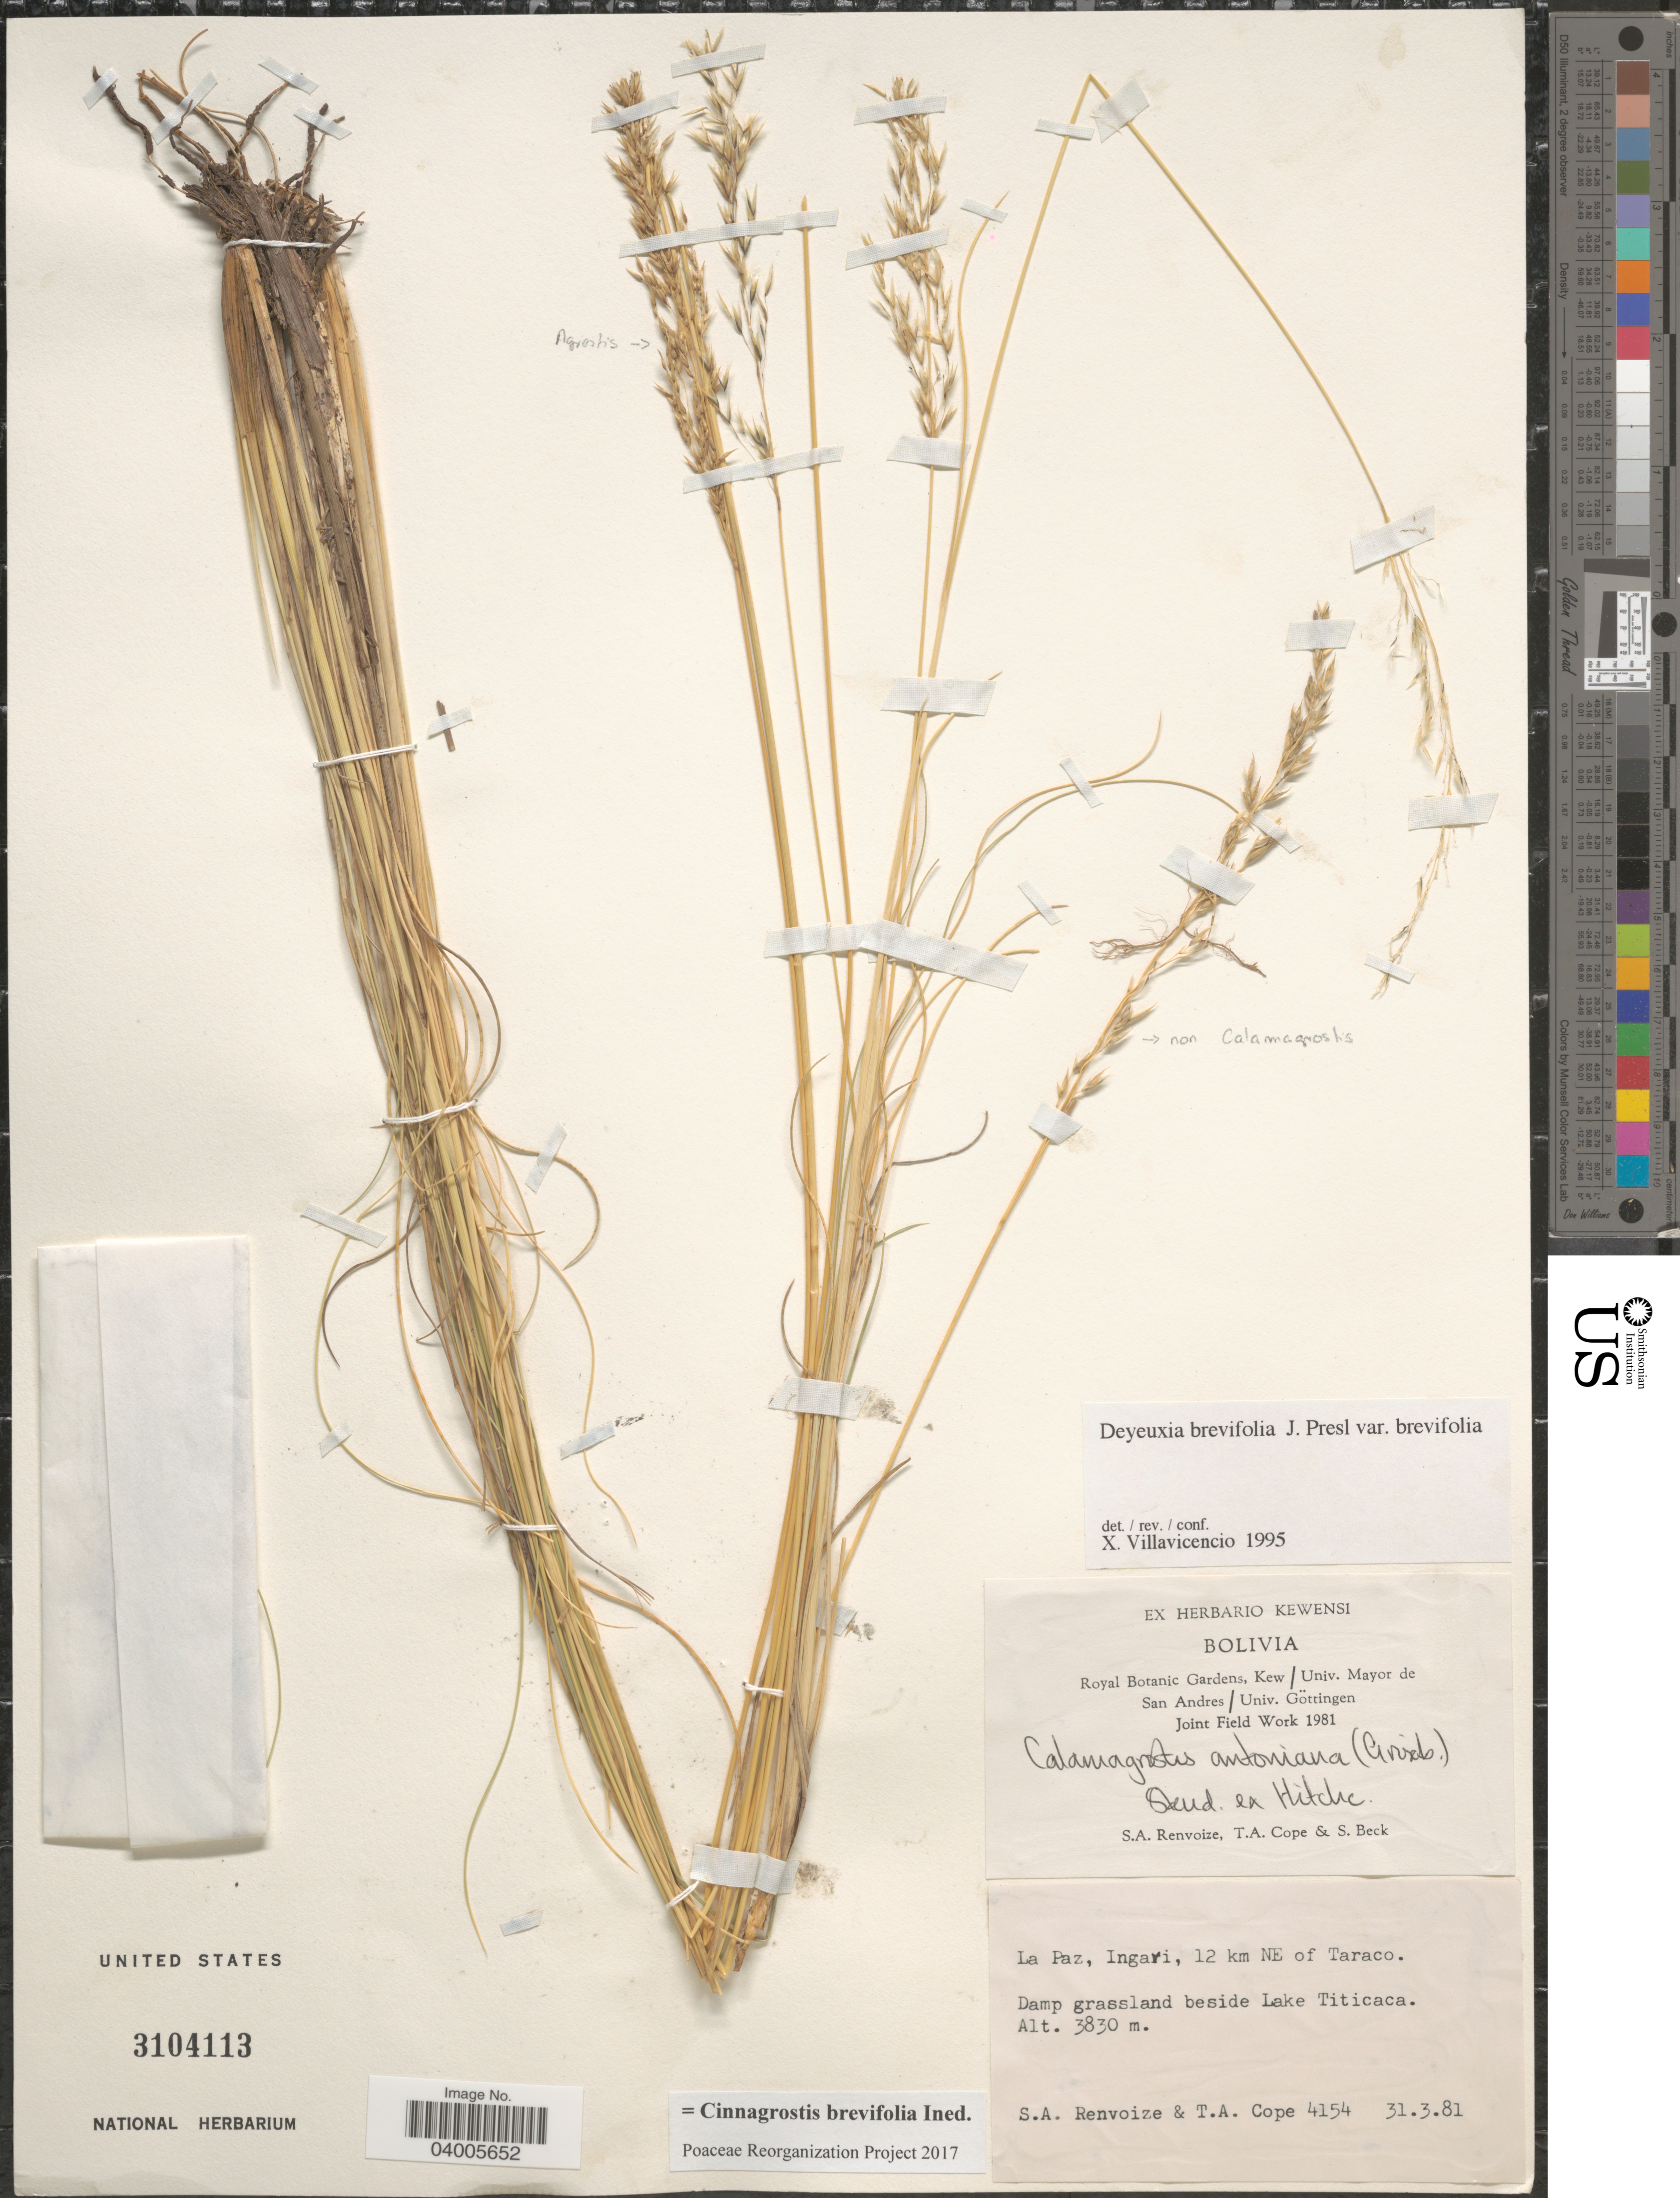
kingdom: Plantae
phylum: Tracheophyta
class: Liliopsida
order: Poales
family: Poaceae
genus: Cinnagrostis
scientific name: Cinnagrostis brevifolia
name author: (J. Presl) P.M. Peterson et al.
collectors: S. A. Renvoize, T. A. Cope & S. G. Beck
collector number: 4154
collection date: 1981-03-31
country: Bolivia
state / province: La Paz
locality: Ingavi, 12 km NE of Taraco. Damp grassland beside Lake Titicaca.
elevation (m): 3830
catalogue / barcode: US 3104113